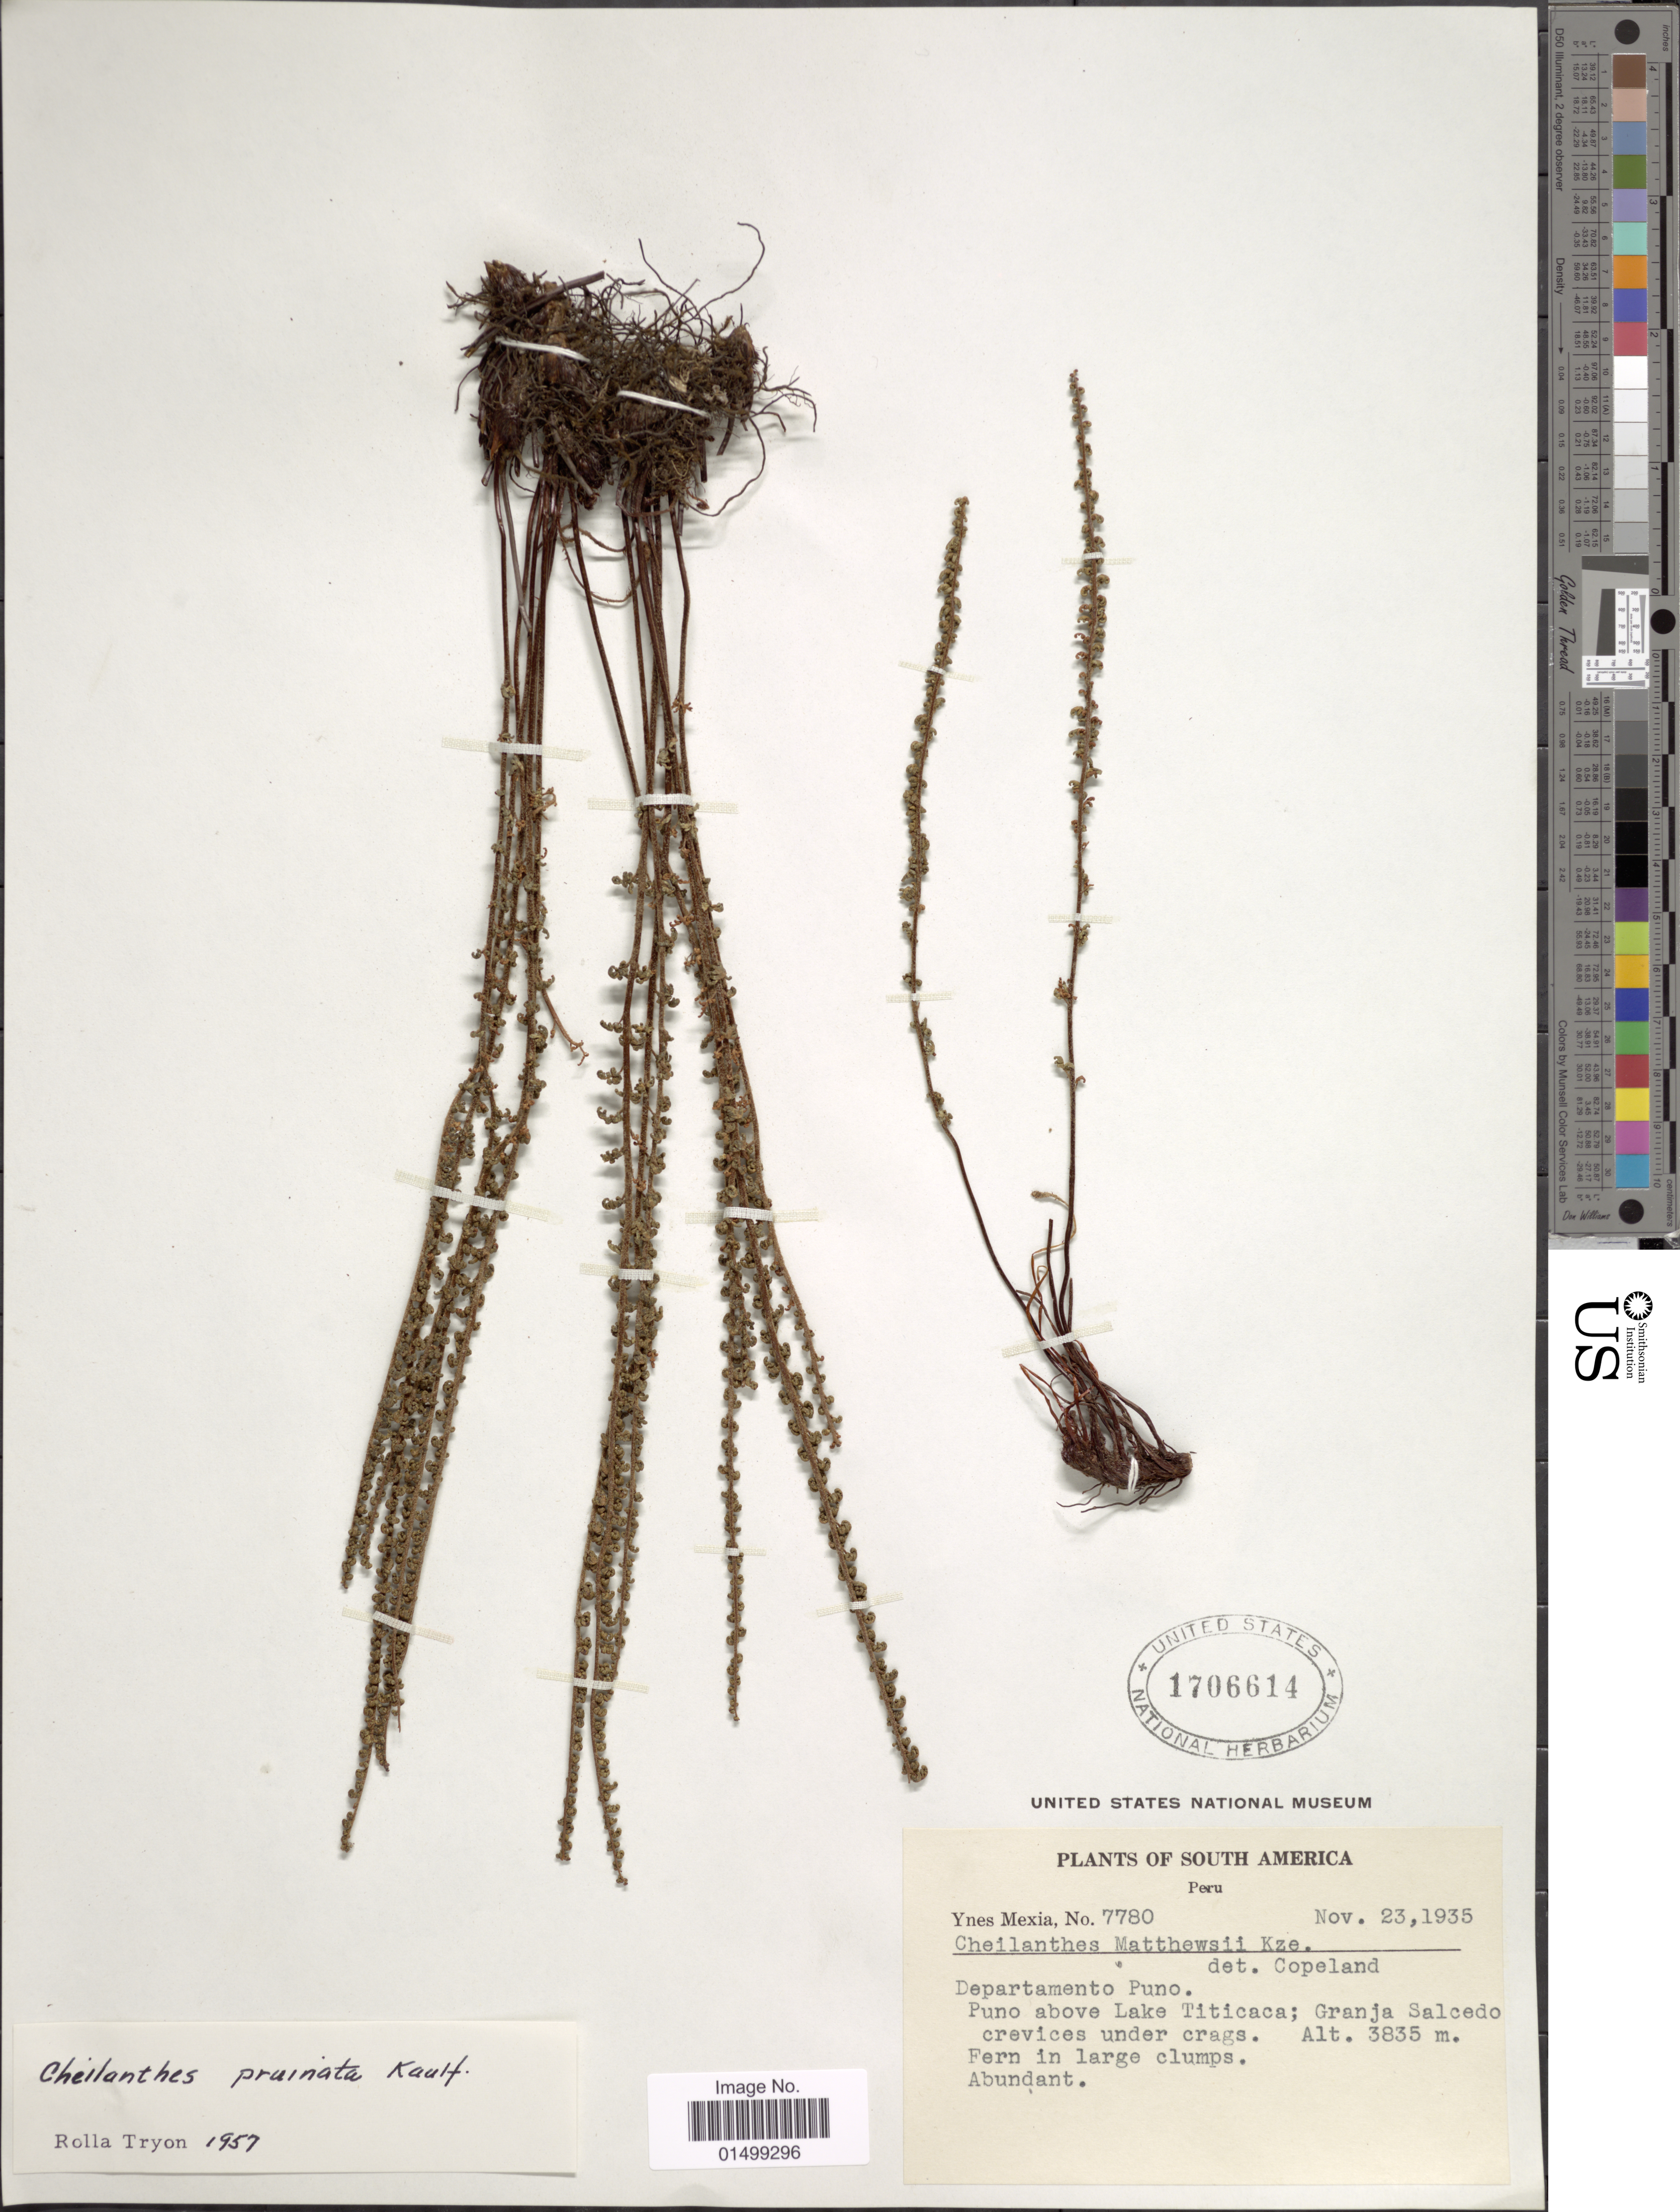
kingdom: Plantae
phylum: Tracheophyta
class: Polypodiopsida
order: Polypodiales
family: Pteridaceae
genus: Cheilanthes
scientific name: Cheilanthes pruinata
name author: Kaulf.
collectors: Y. Mexia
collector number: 7780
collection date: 1935-11-23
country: Peru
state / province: Puno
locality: Puno above Lake Titicaca; Granja Salcedo crevices under vrags.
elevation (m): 3835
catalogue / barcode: US 1706614